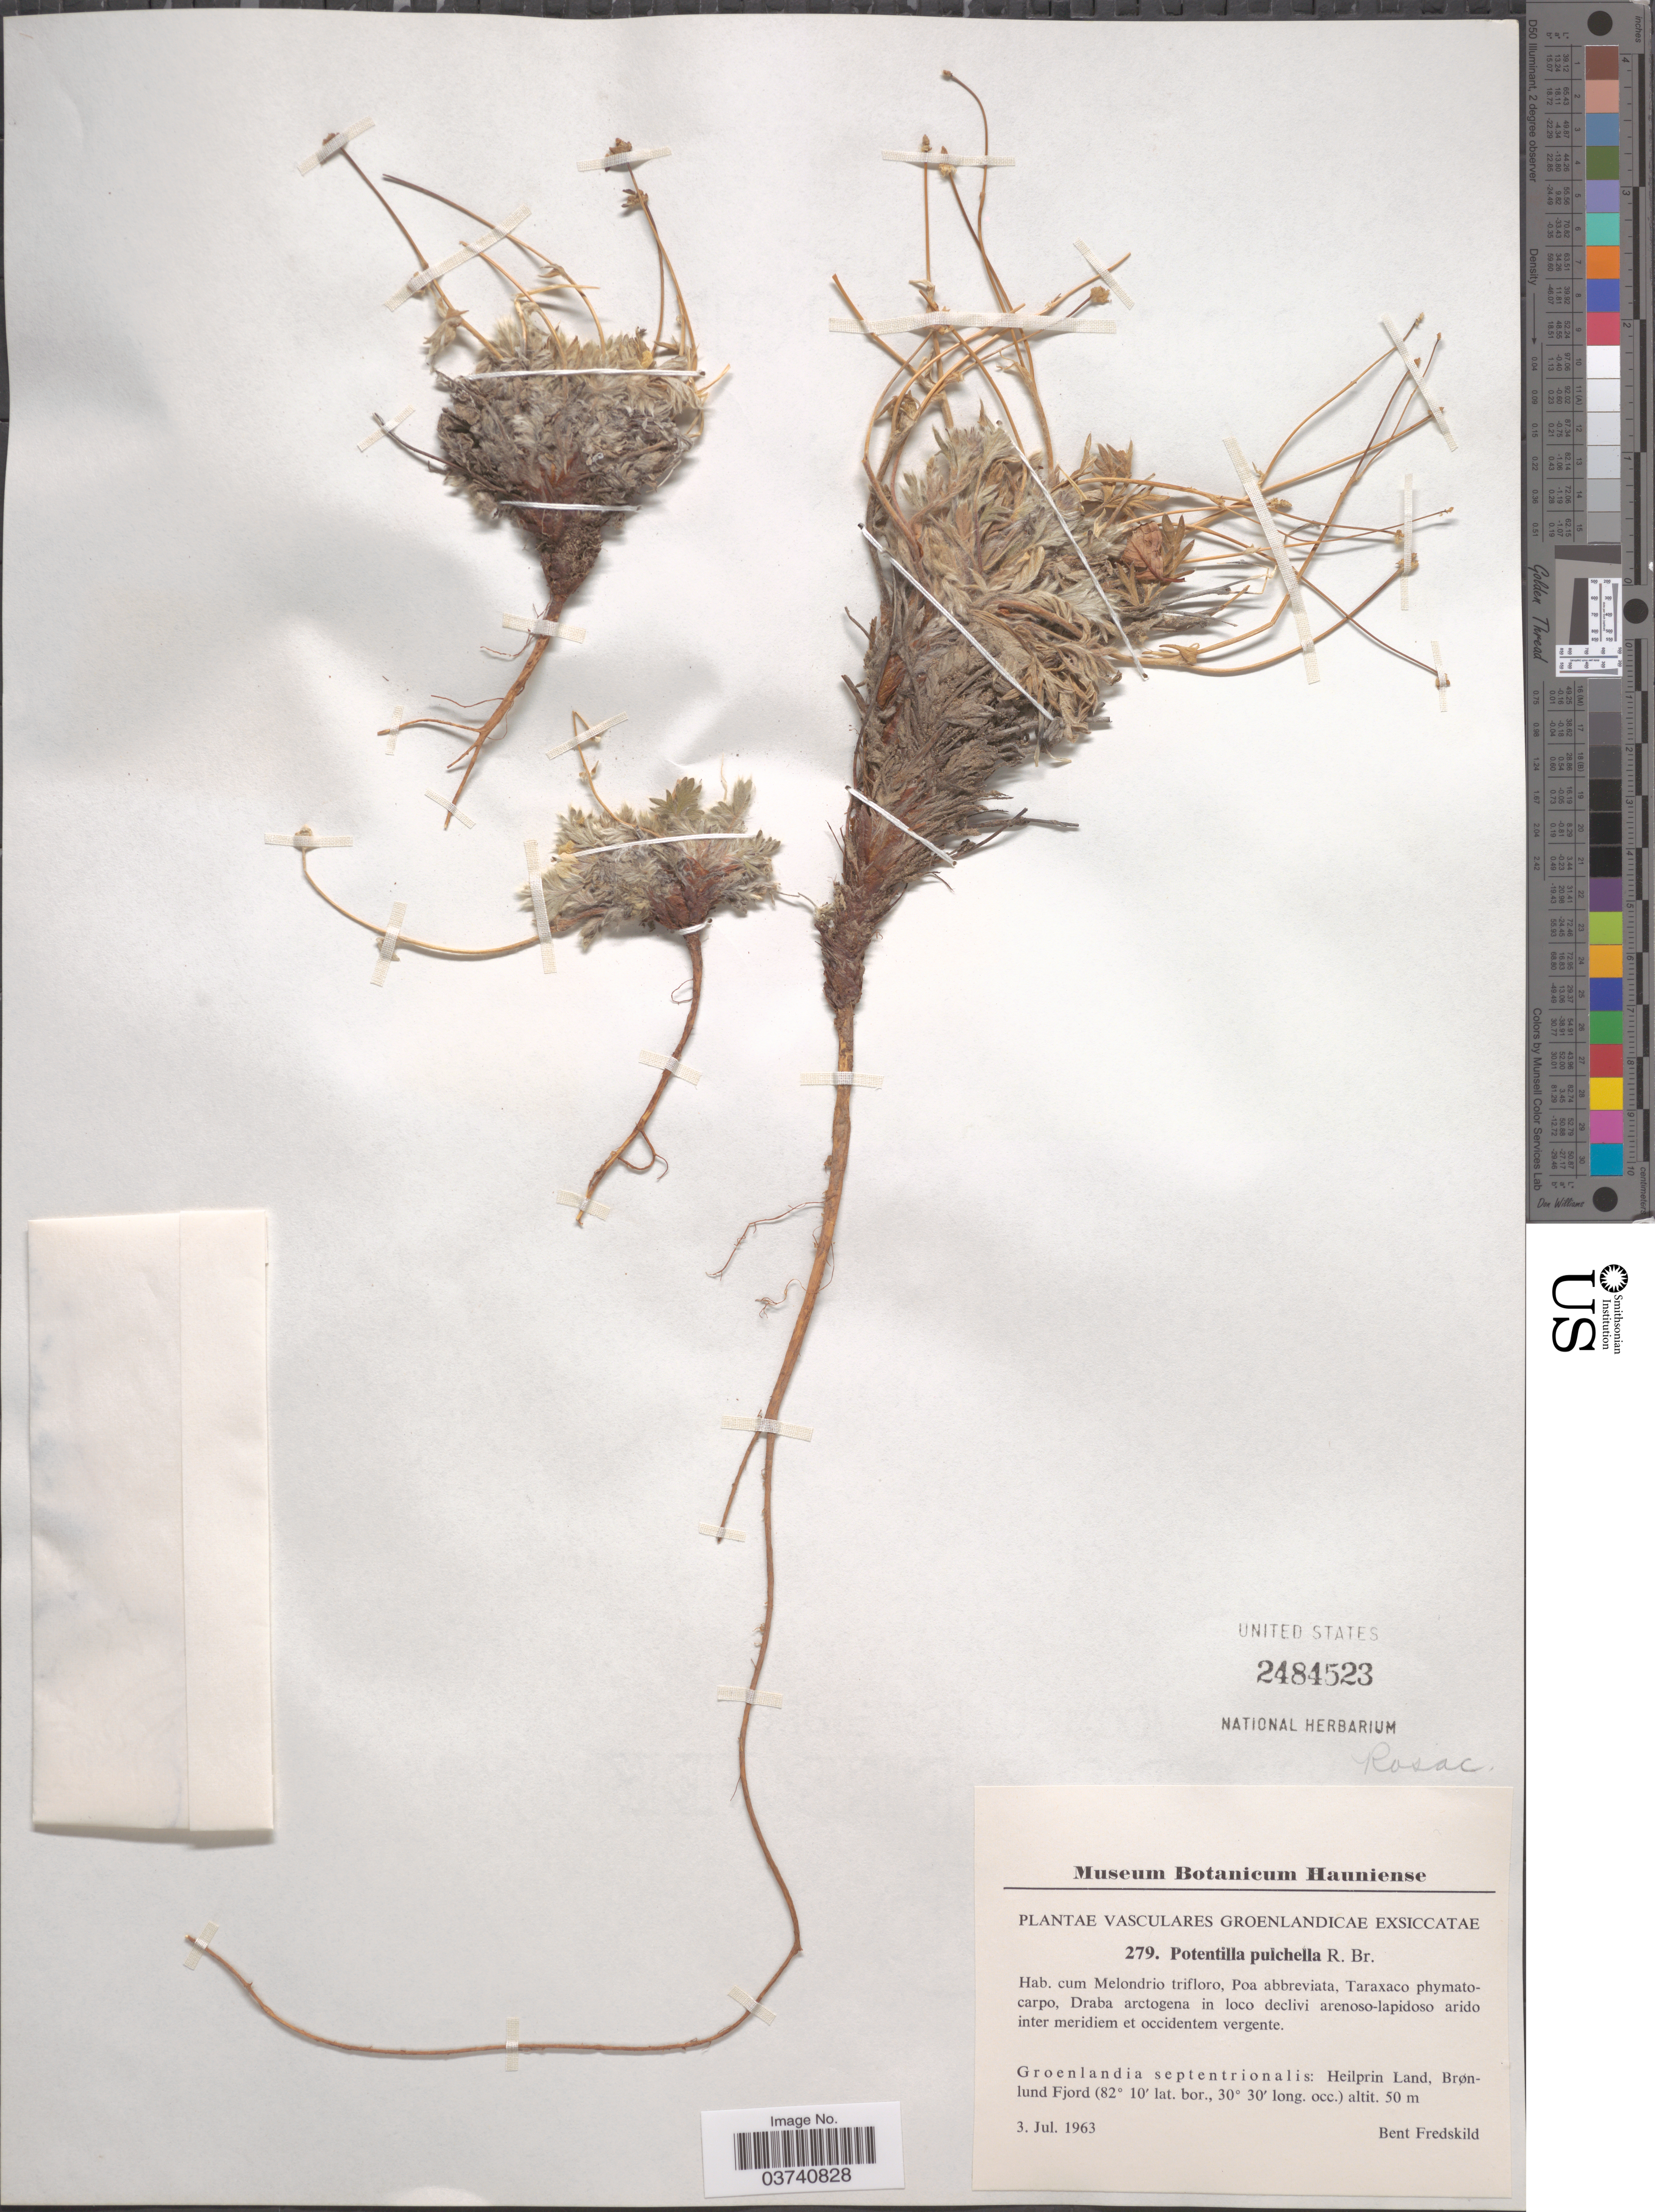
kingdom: Plantae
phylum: Tracheophyta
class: Magnoliopsida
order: Rosales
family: Rosaceae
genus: Potentilla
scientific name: Potentilla pulchella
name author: R. Br.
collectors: B. Fredskild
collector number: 279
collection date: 1963-07-03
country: Greenland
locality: Groenlandia septentrionalis: Heilprin Land, Brønlund Fjord.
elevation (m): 50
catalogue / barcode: US 2484523